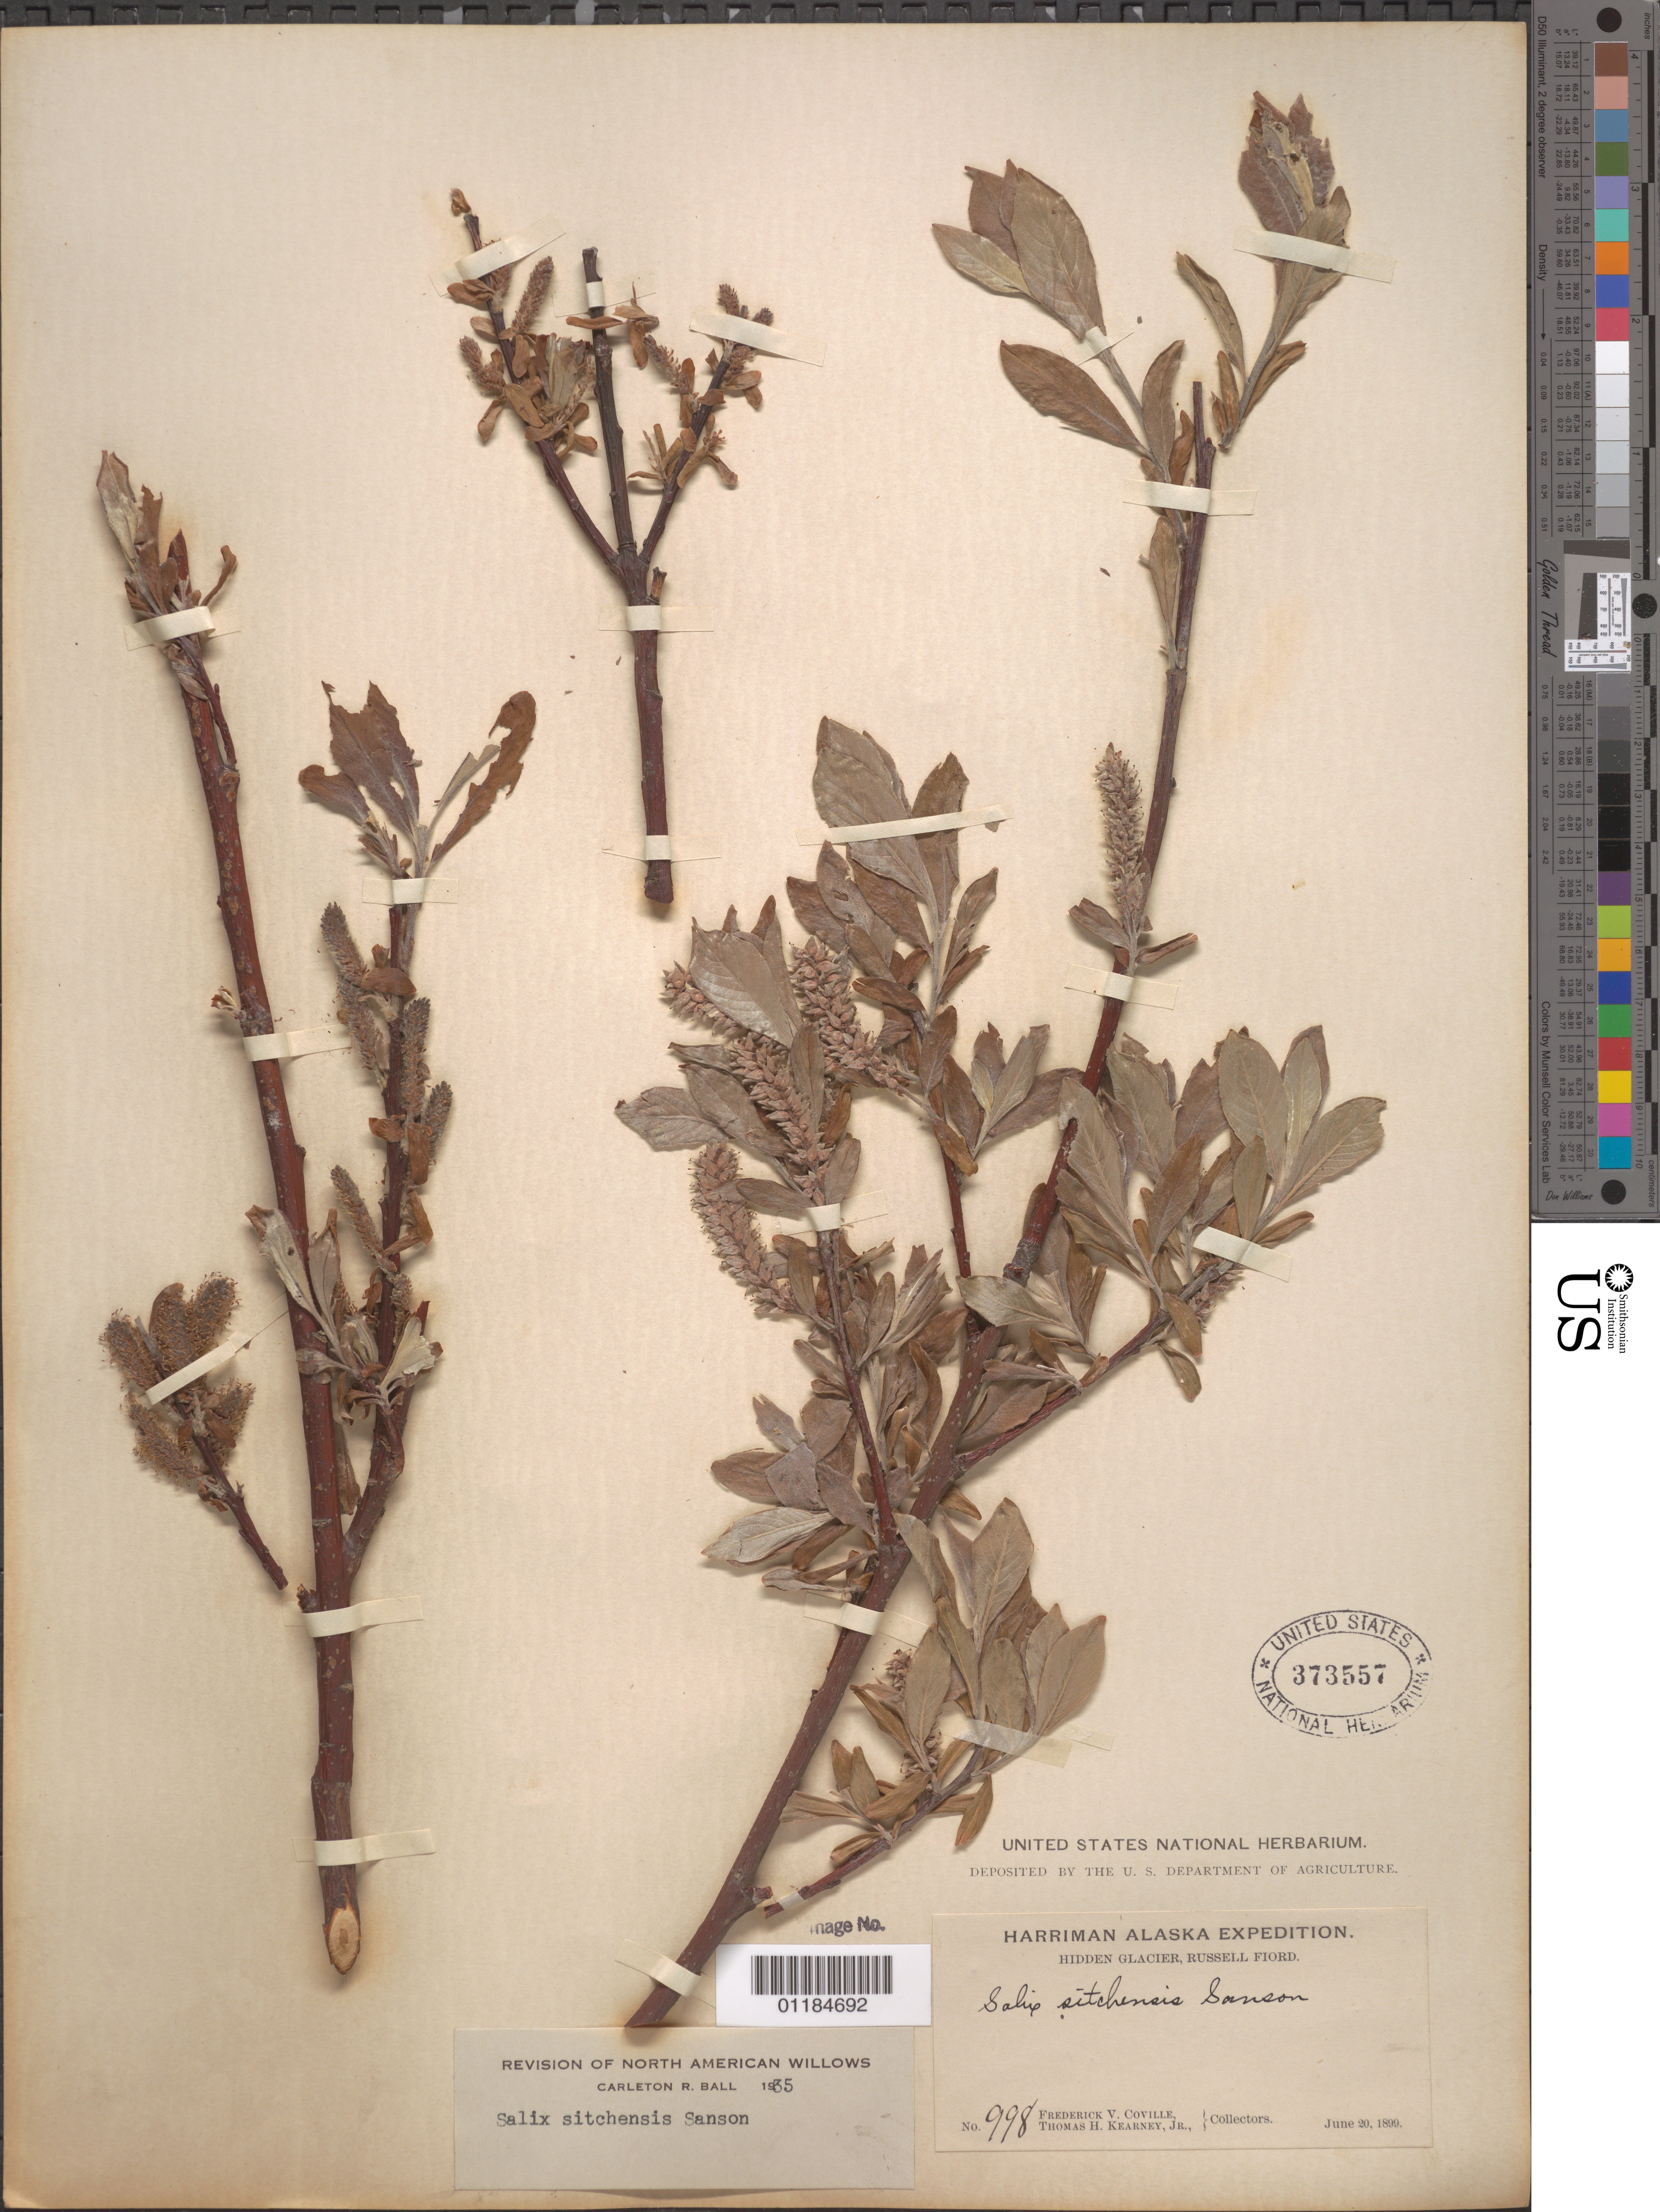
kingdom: Plantae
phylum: Tracheophyta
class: Magnoliopsida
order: Malpighiales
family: Salicaceae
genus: Salix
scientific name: Salix sitchensis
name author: Sanson ex Bong.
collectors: F. V. Coville & T. H. Kearney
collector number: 998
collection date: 1899-06-20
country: United States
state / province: Alaska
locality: Hidden Glacier, Russell Fiord.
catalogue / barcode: US 373557